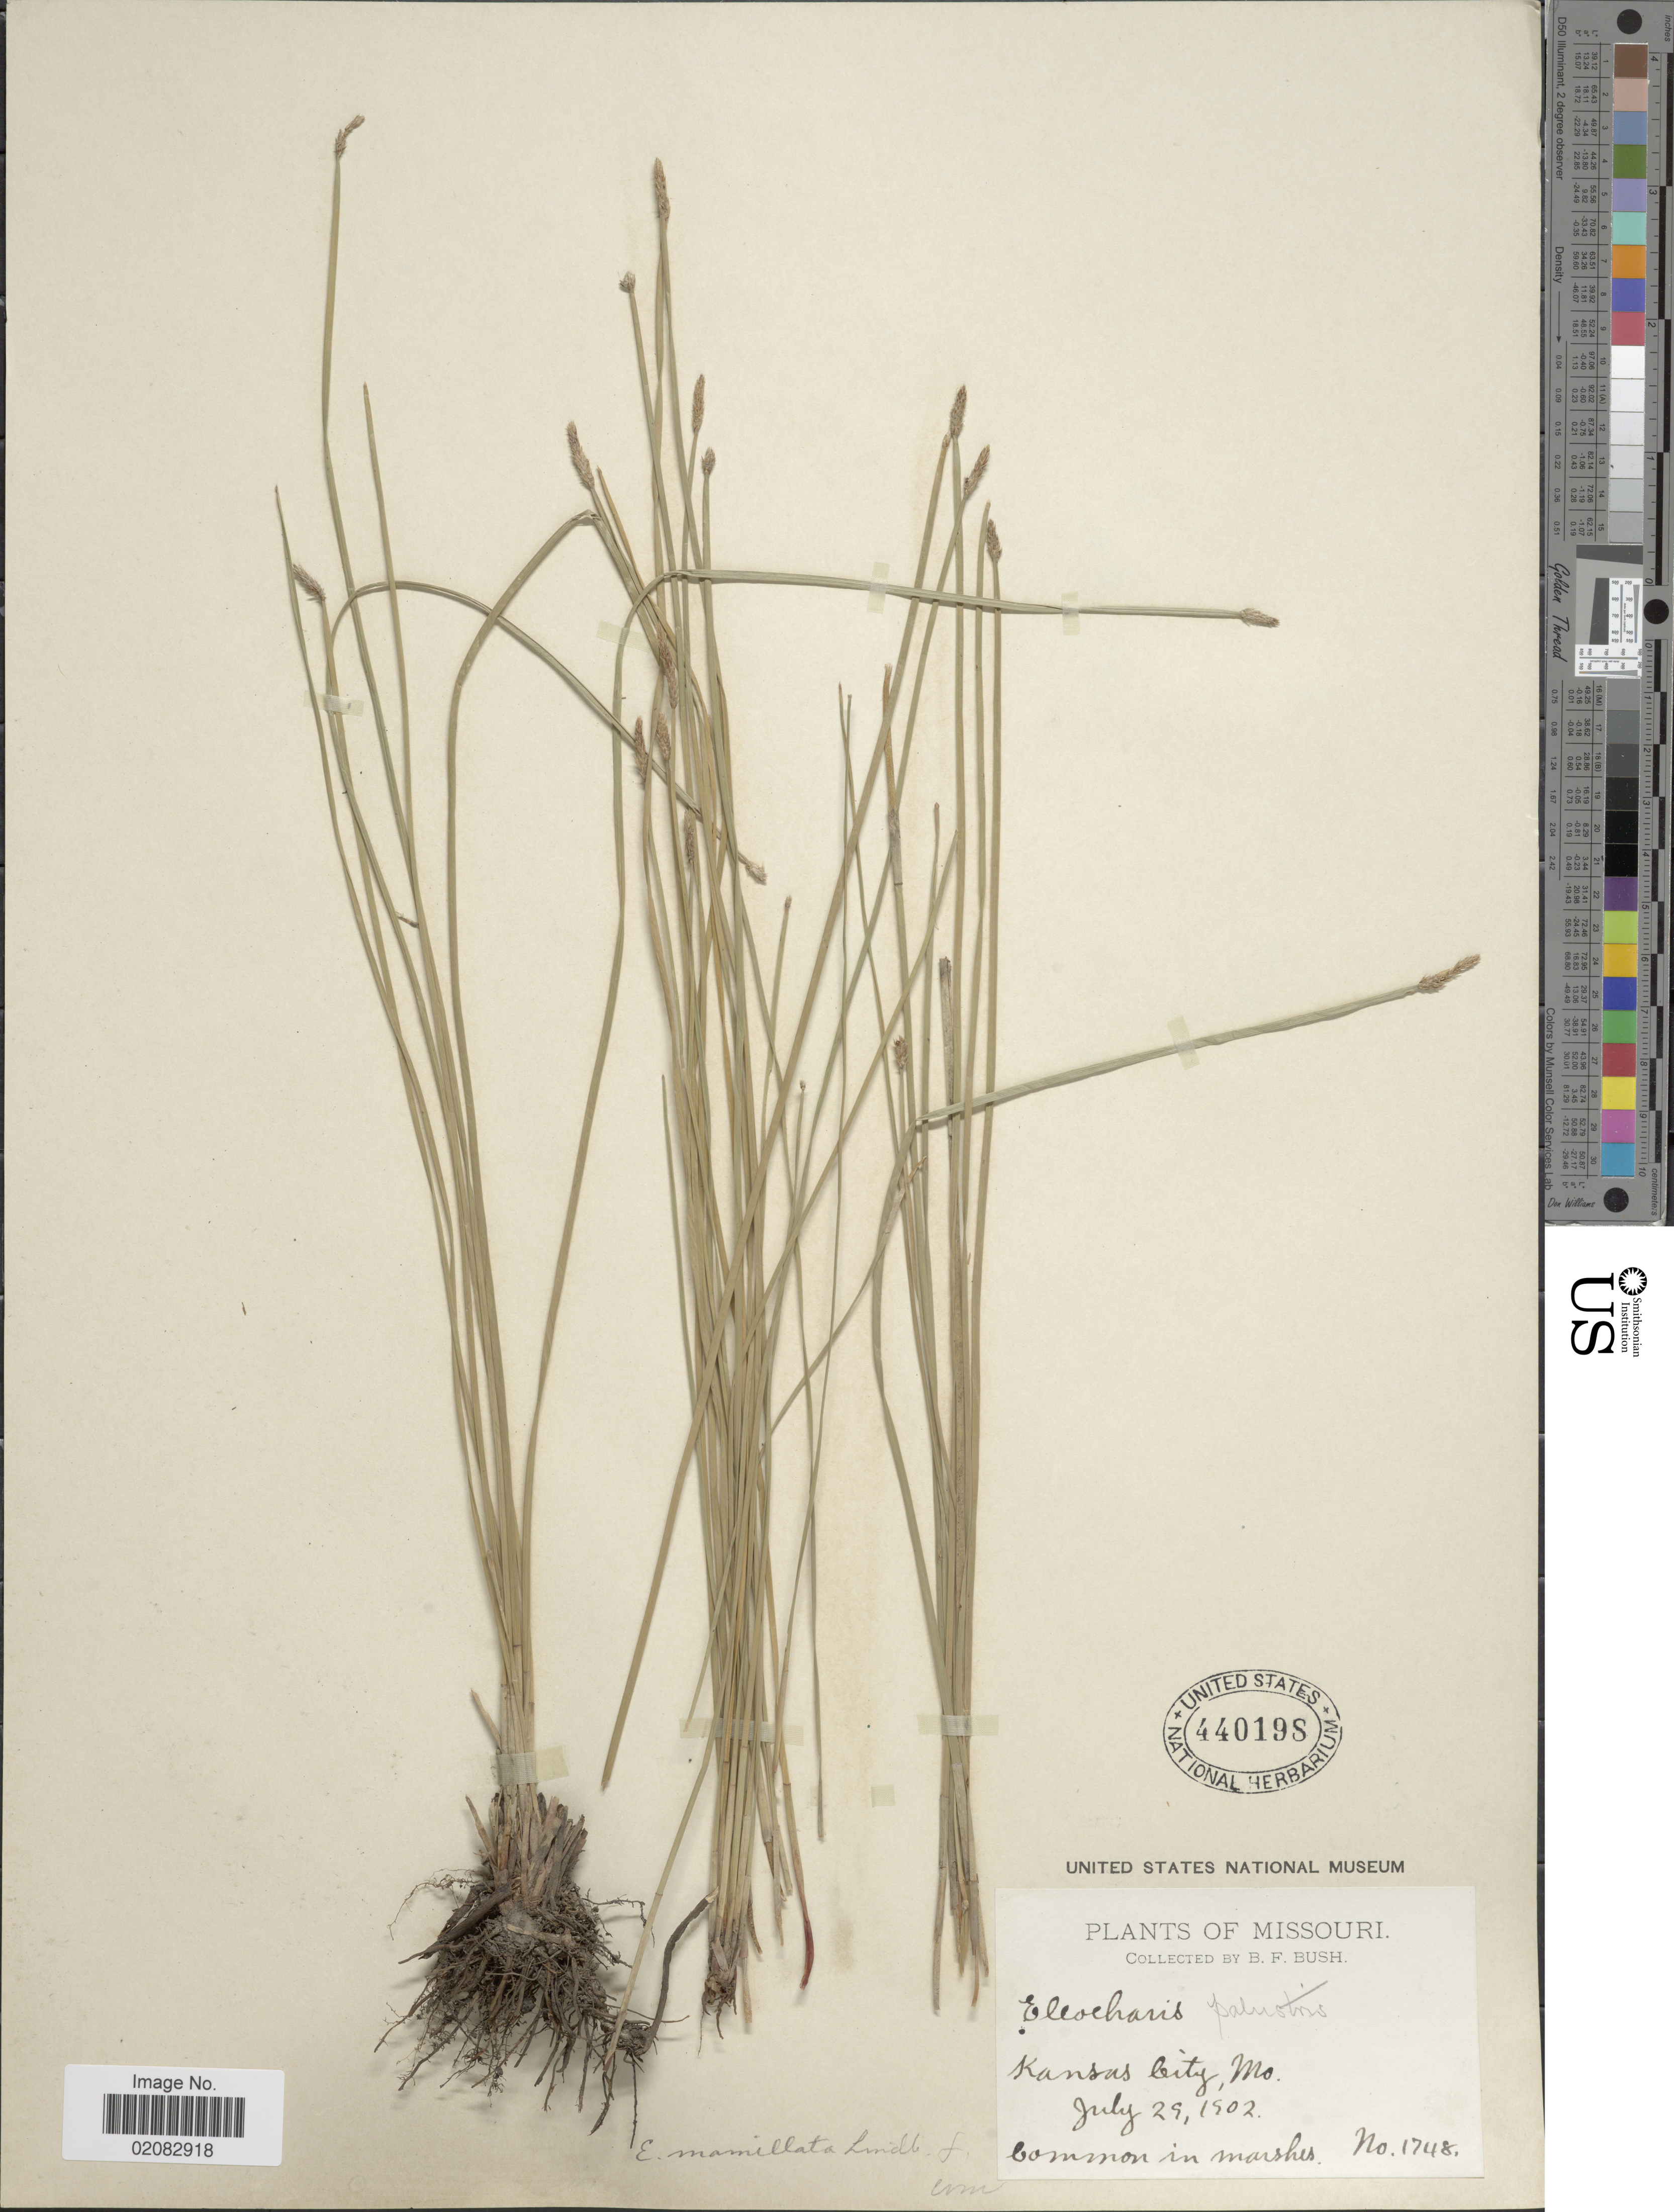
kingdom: Plantae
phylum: Tracheophyta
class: Liliopsida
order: Poales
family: Cyperaceae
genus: Eleocharis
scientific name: Eleocharis macrostachya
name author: Britton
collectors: B. F. Bush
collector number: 1748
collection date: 1902-07-29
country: United States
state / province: Missouri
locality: Kansas City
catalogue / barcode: US 440198